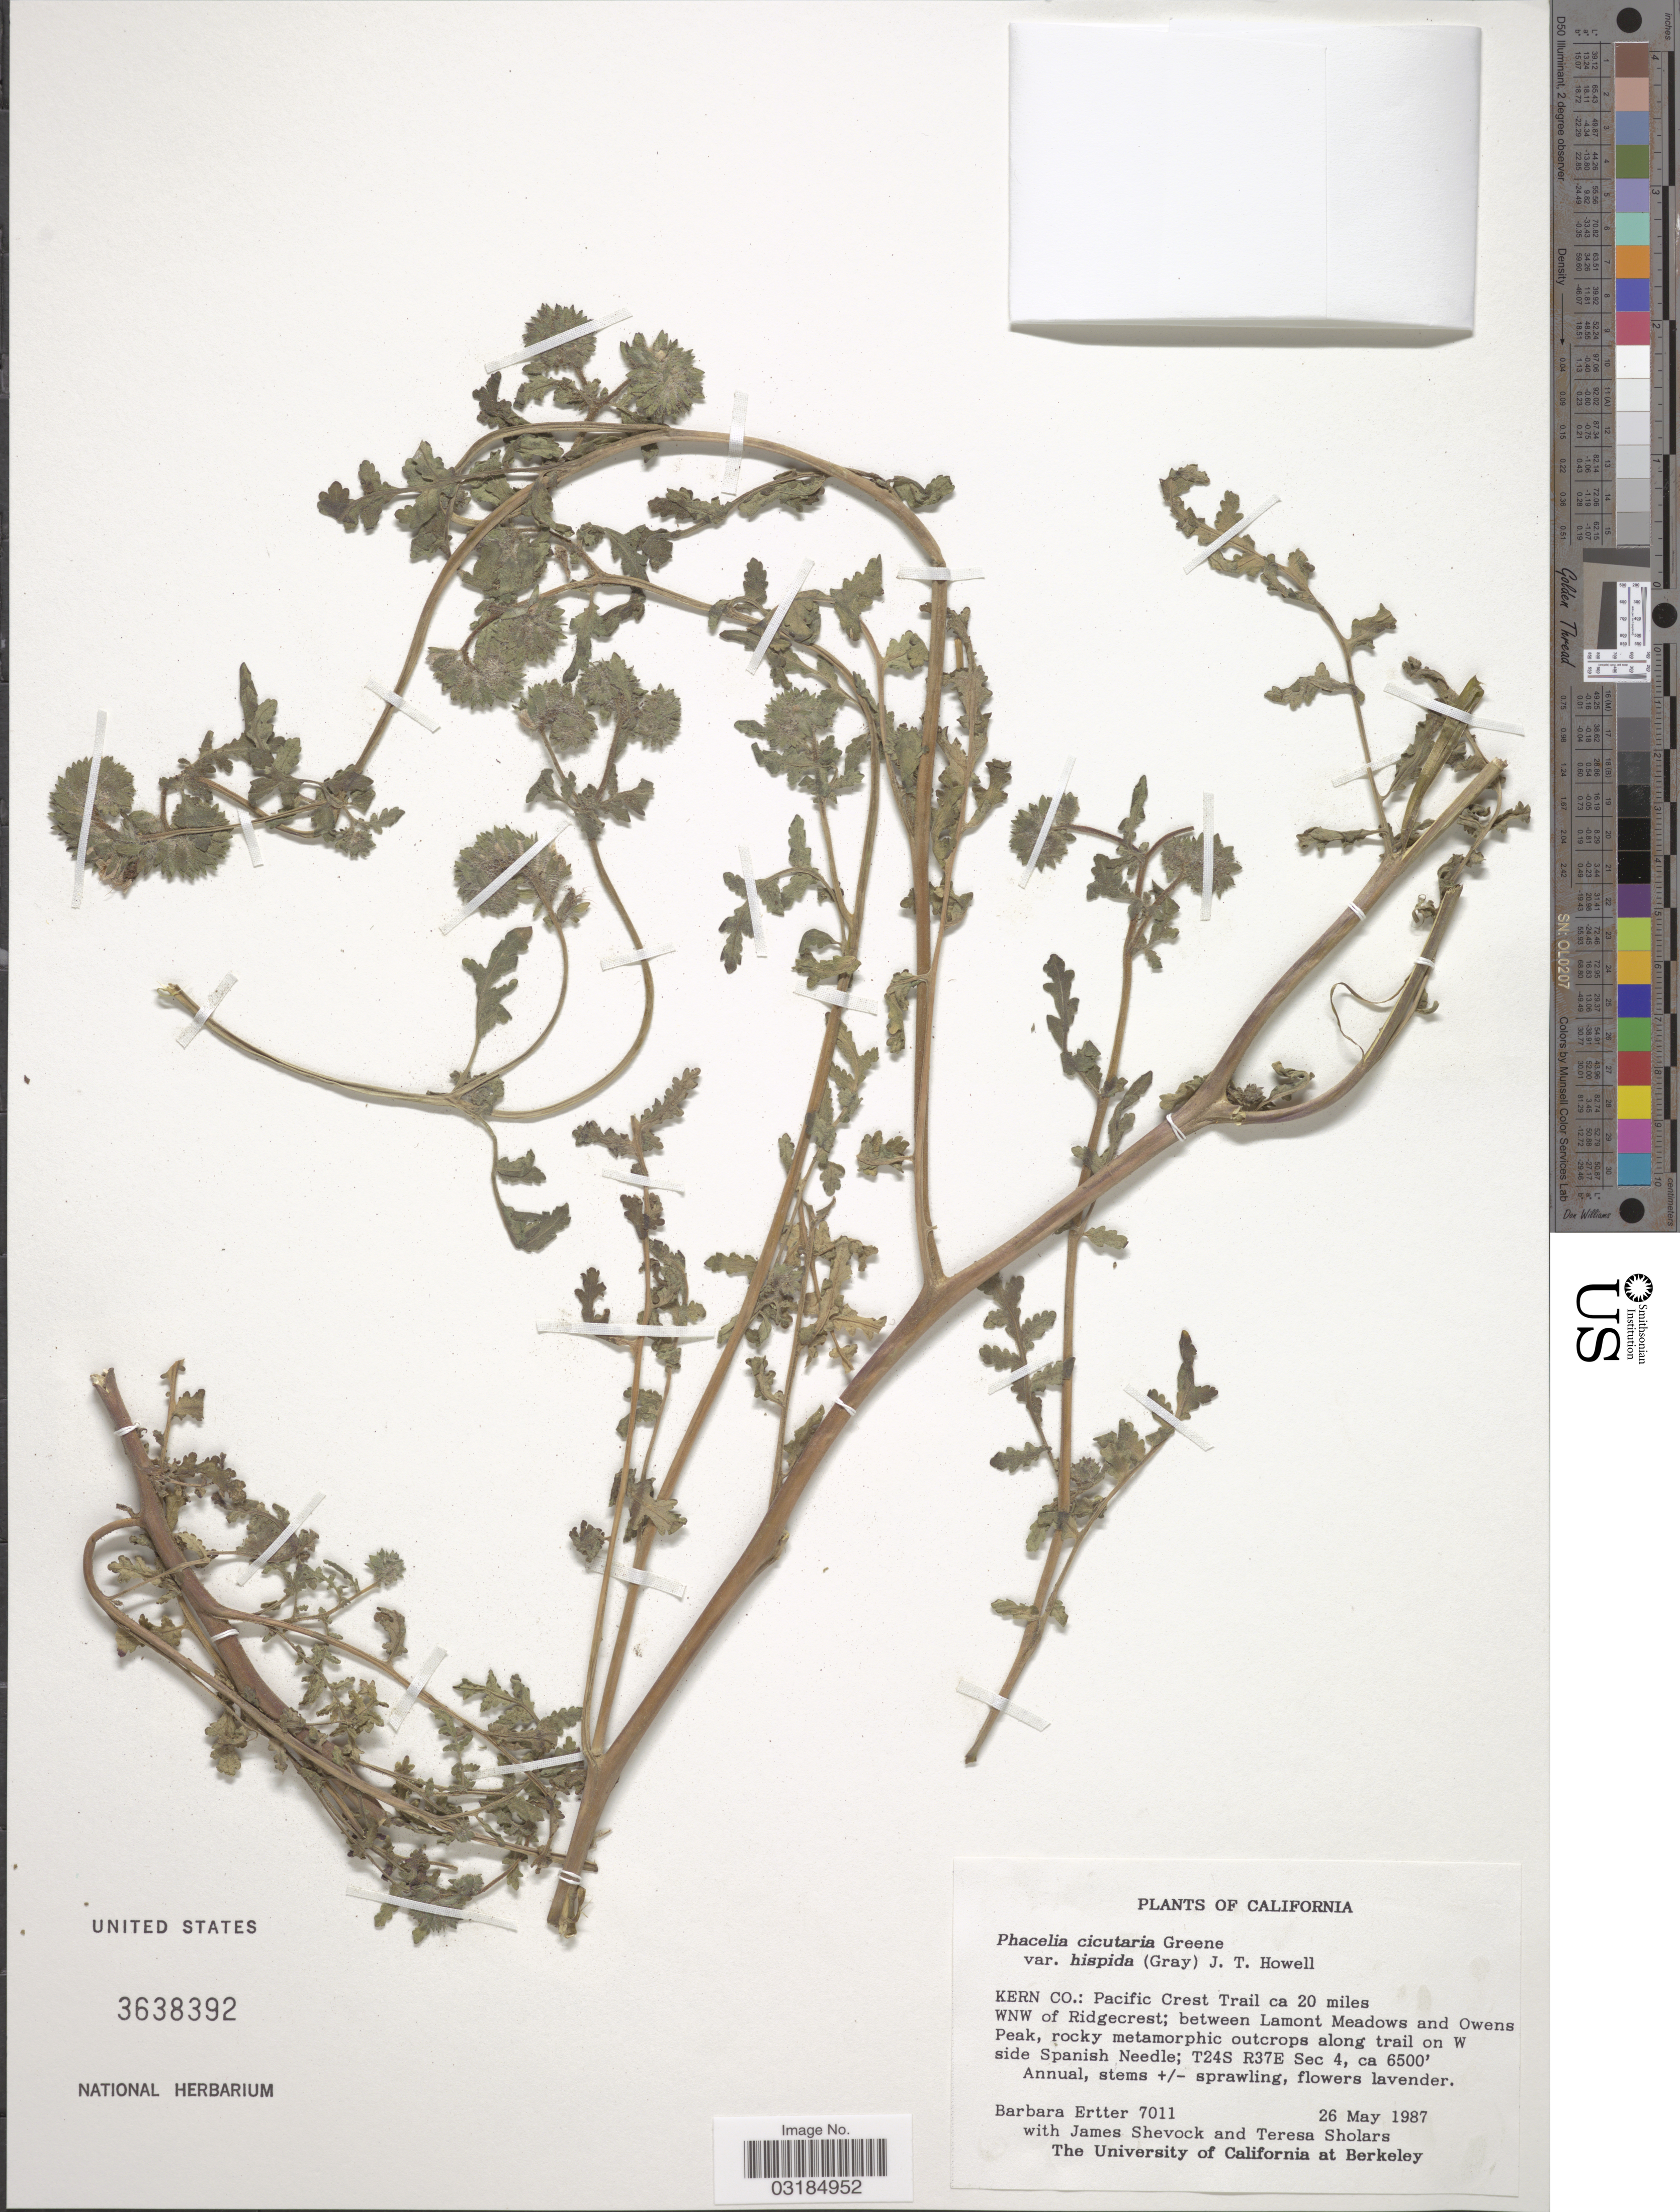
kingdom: Plantae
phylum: Tracheophyta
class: Magnoliopsida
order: Boraginales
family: Hydrophyllaceae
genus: Phacelia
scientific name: Phacelia cicutaria var. hispida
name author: (A. Gray) J.T. Howell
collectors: B. Ertter, J. R. Shevock & T. Sholars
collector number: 7011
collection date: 1987-05-26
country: United States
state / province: California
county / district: Kern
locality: Kern Co.: Pacific Crest Trail ca 20 miles WNW of Ridgecrest; between Lamont Meadows and Owens Peak, rocky metamorphic outcrops along trail on W side Spanish Needle; T24S R37E Sec 4.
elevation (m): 1981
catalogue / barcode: US 3638392